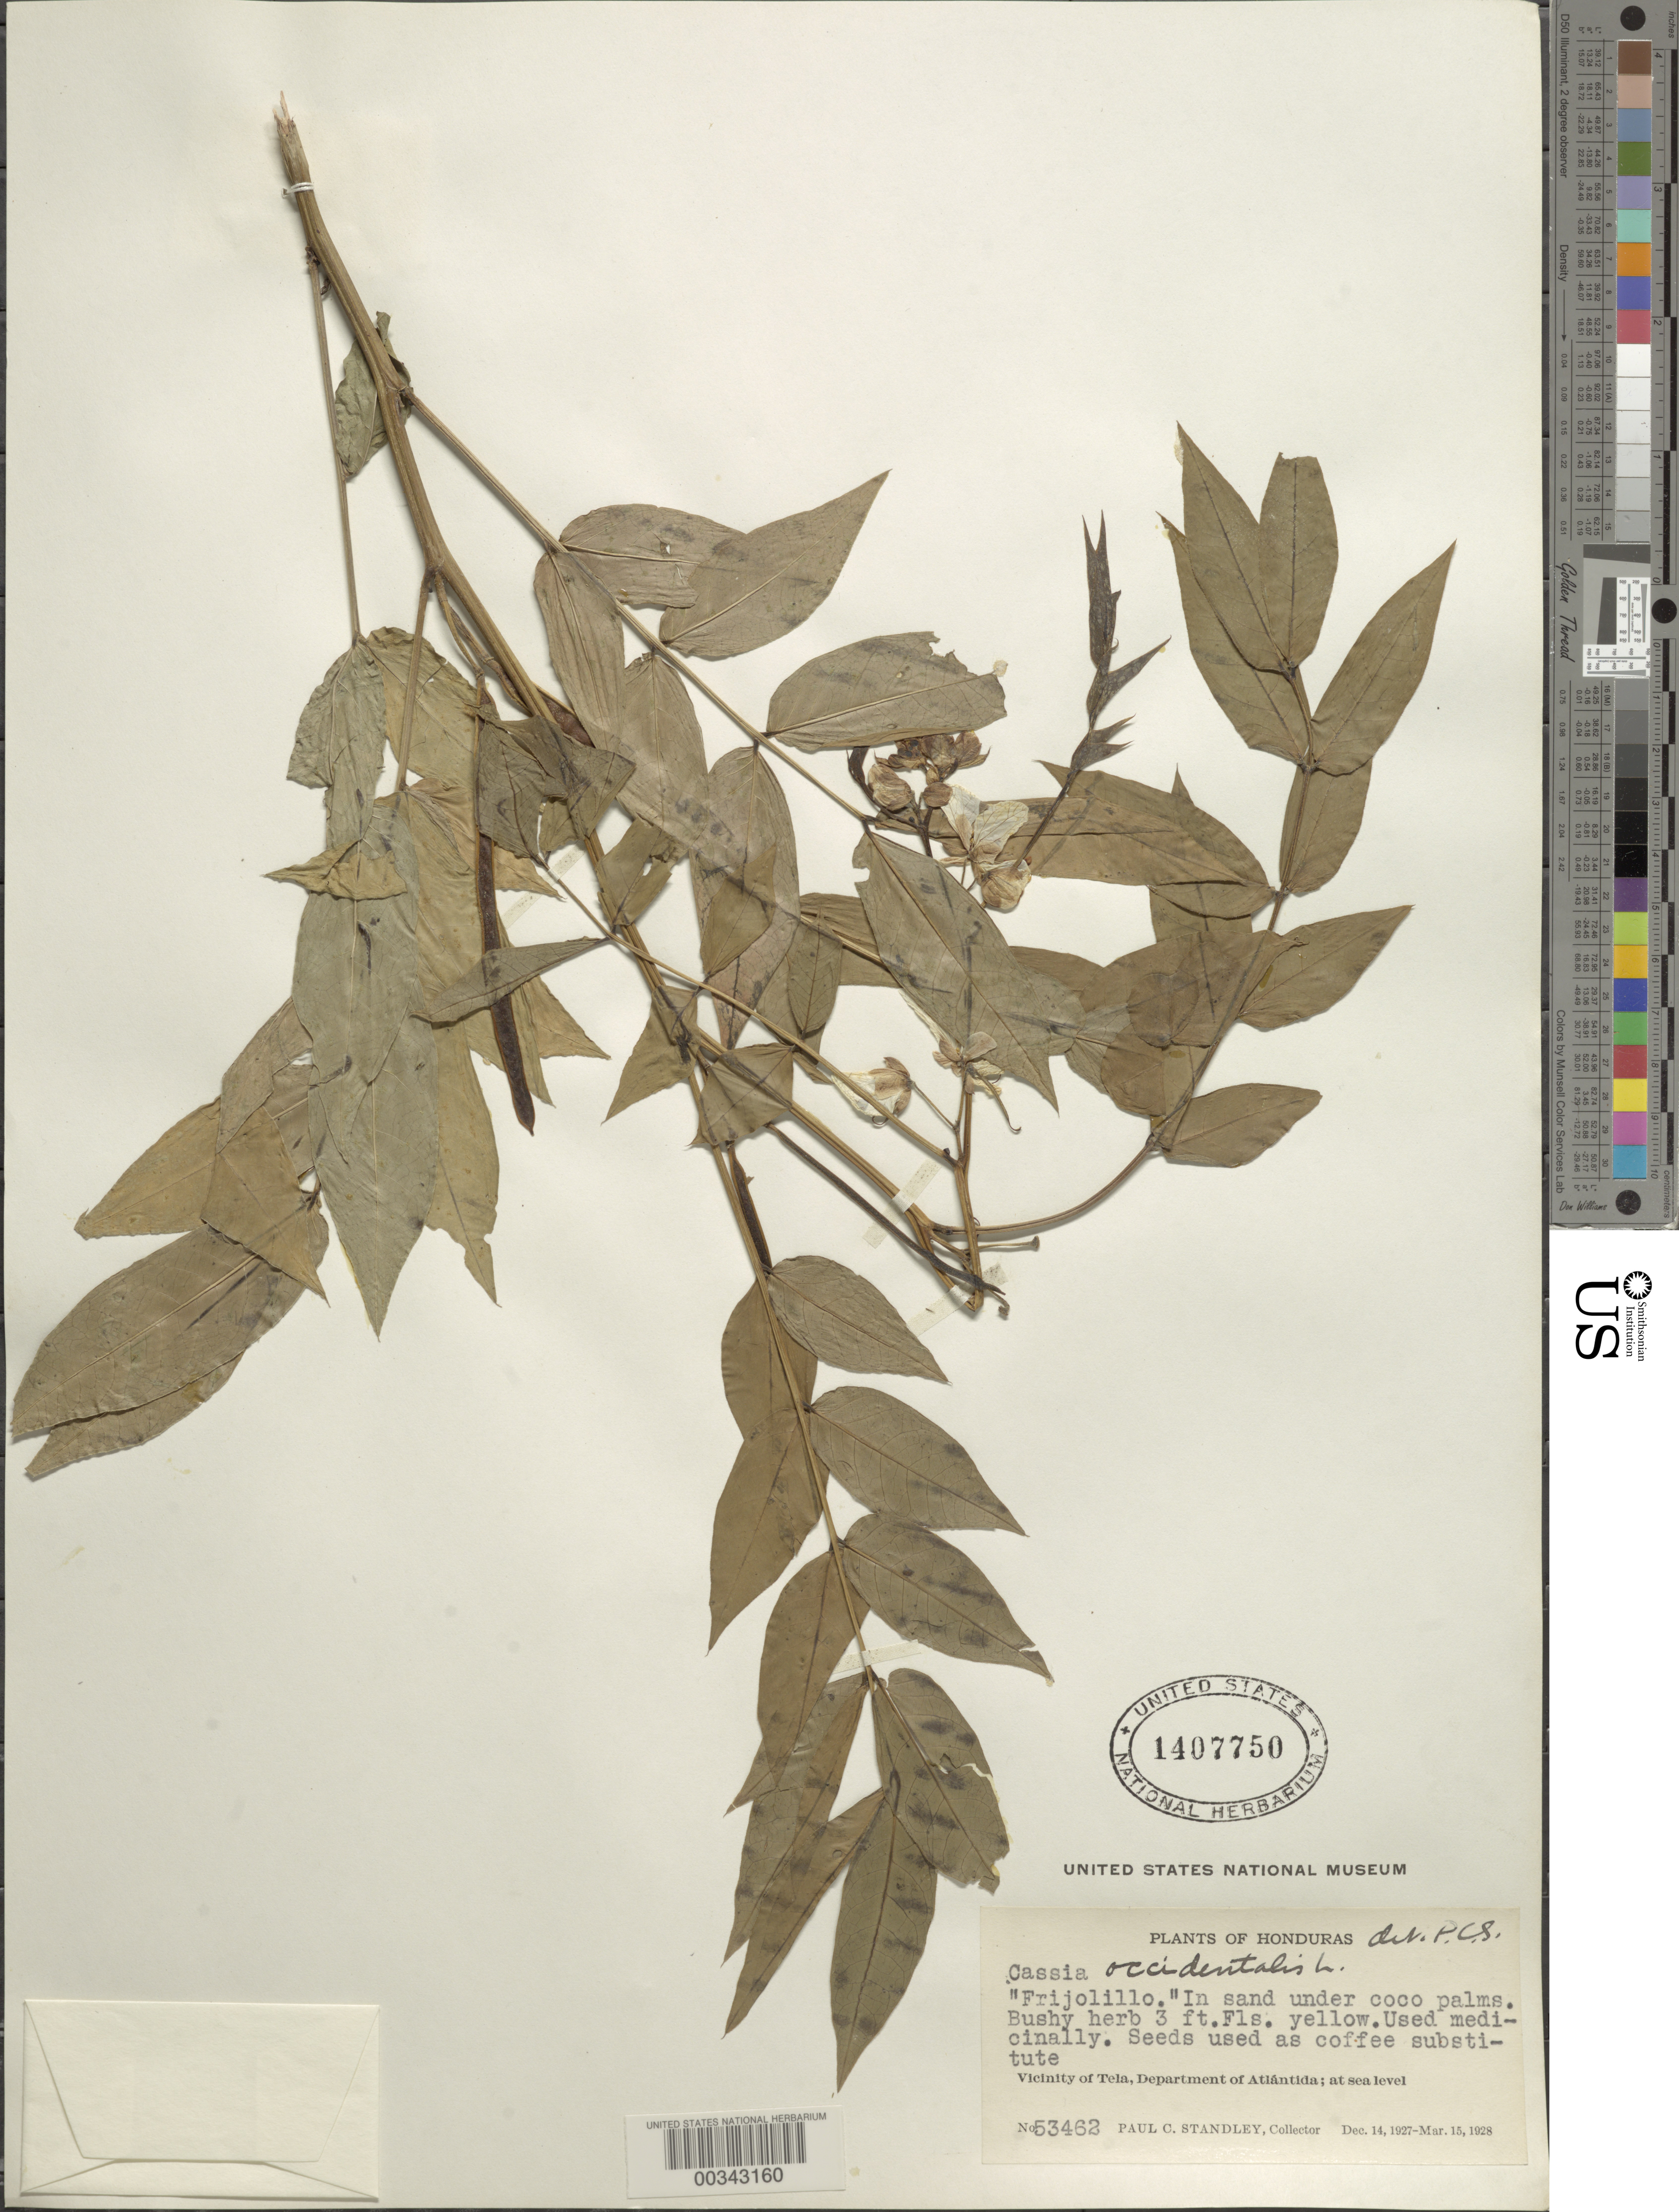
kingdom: Plantae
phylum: Tracheophyta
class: Magnoliopsida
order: Fabales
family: Fabaceae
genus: Senna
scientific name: Senna occidentalis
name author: (L.) Link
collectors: P. C. Standley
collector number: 53462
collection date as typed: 14 Dec 1927 to 15 Mar 1928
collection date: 1927-12-14/1928-03-15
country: Honduras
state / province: Atlántida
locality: Vicinity of Tela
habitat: In sand under coco palms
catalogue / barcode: US 1407750